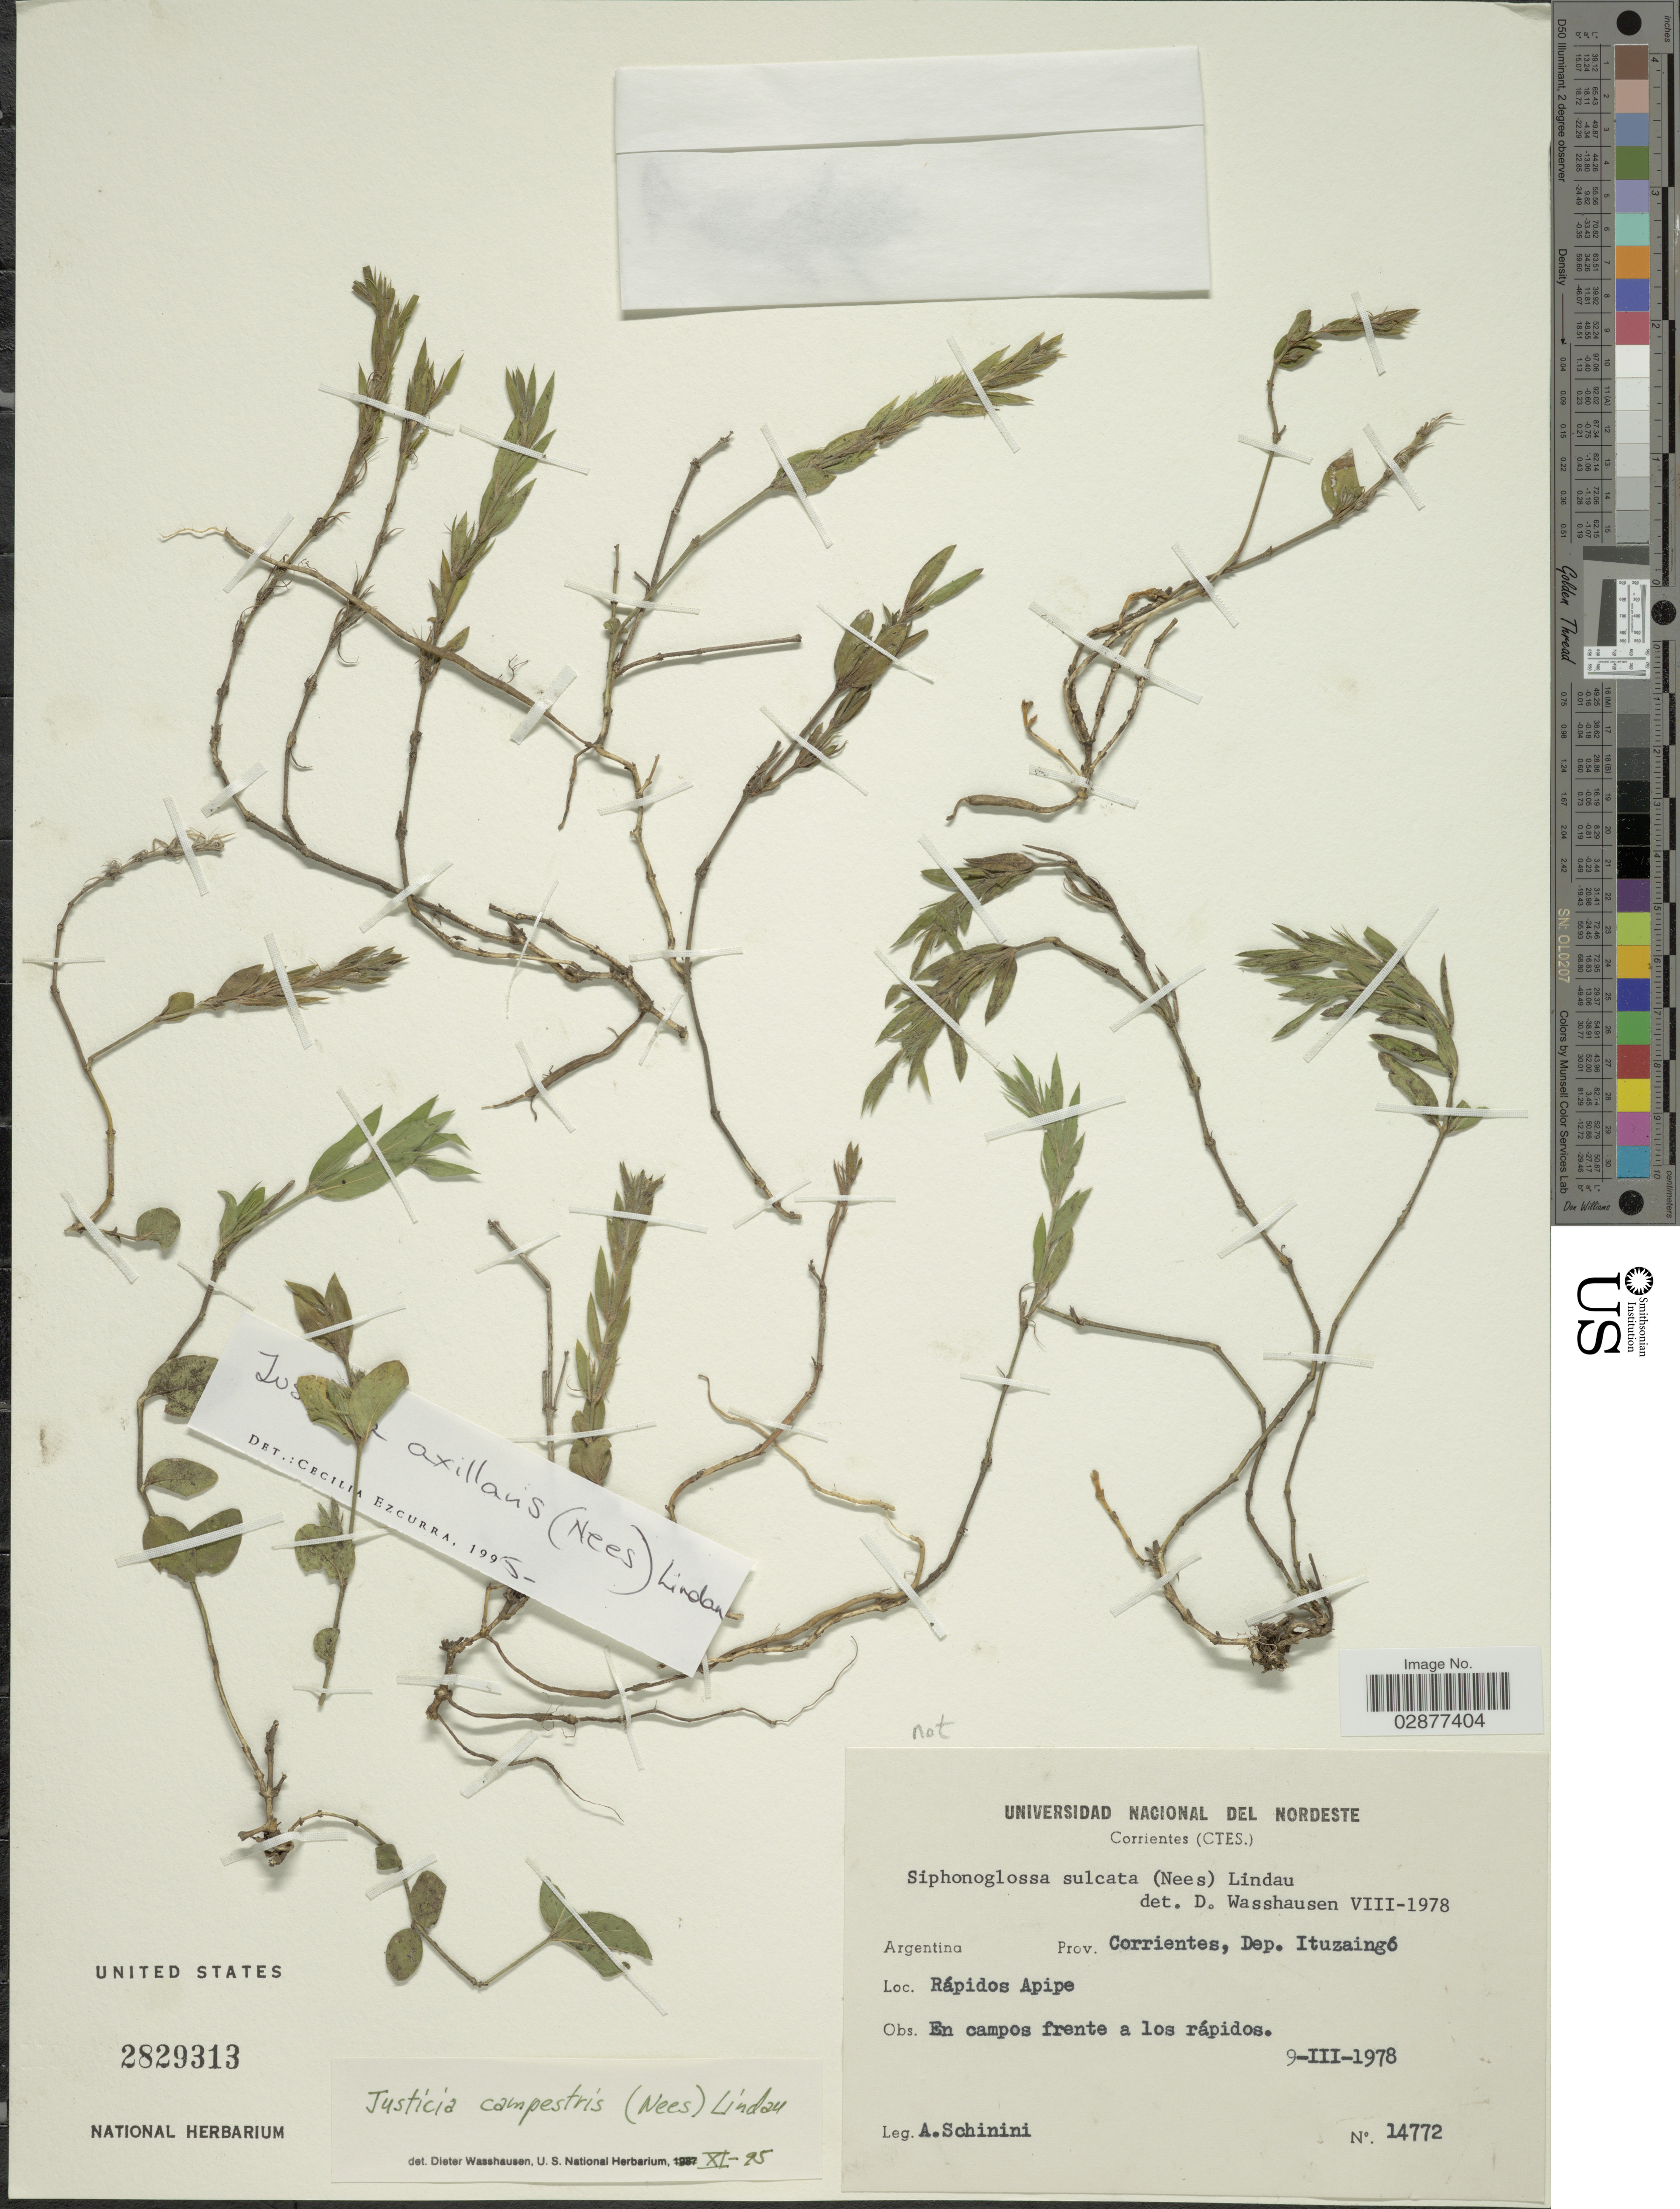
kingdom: Plantae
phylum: Tracheophyta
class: Magnoliopsida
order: Lamiales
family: Acanthaceae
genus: Justicia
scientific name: Justicia axillaris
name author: (Nees) Lindau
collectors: A. Schinini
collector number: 14772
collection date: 1978-03-09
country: Argentina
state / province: Corrientes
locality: Prov. Corrientes, Dep. Ituazaingó. Rápidos Apipe.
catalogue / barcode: US 2829313